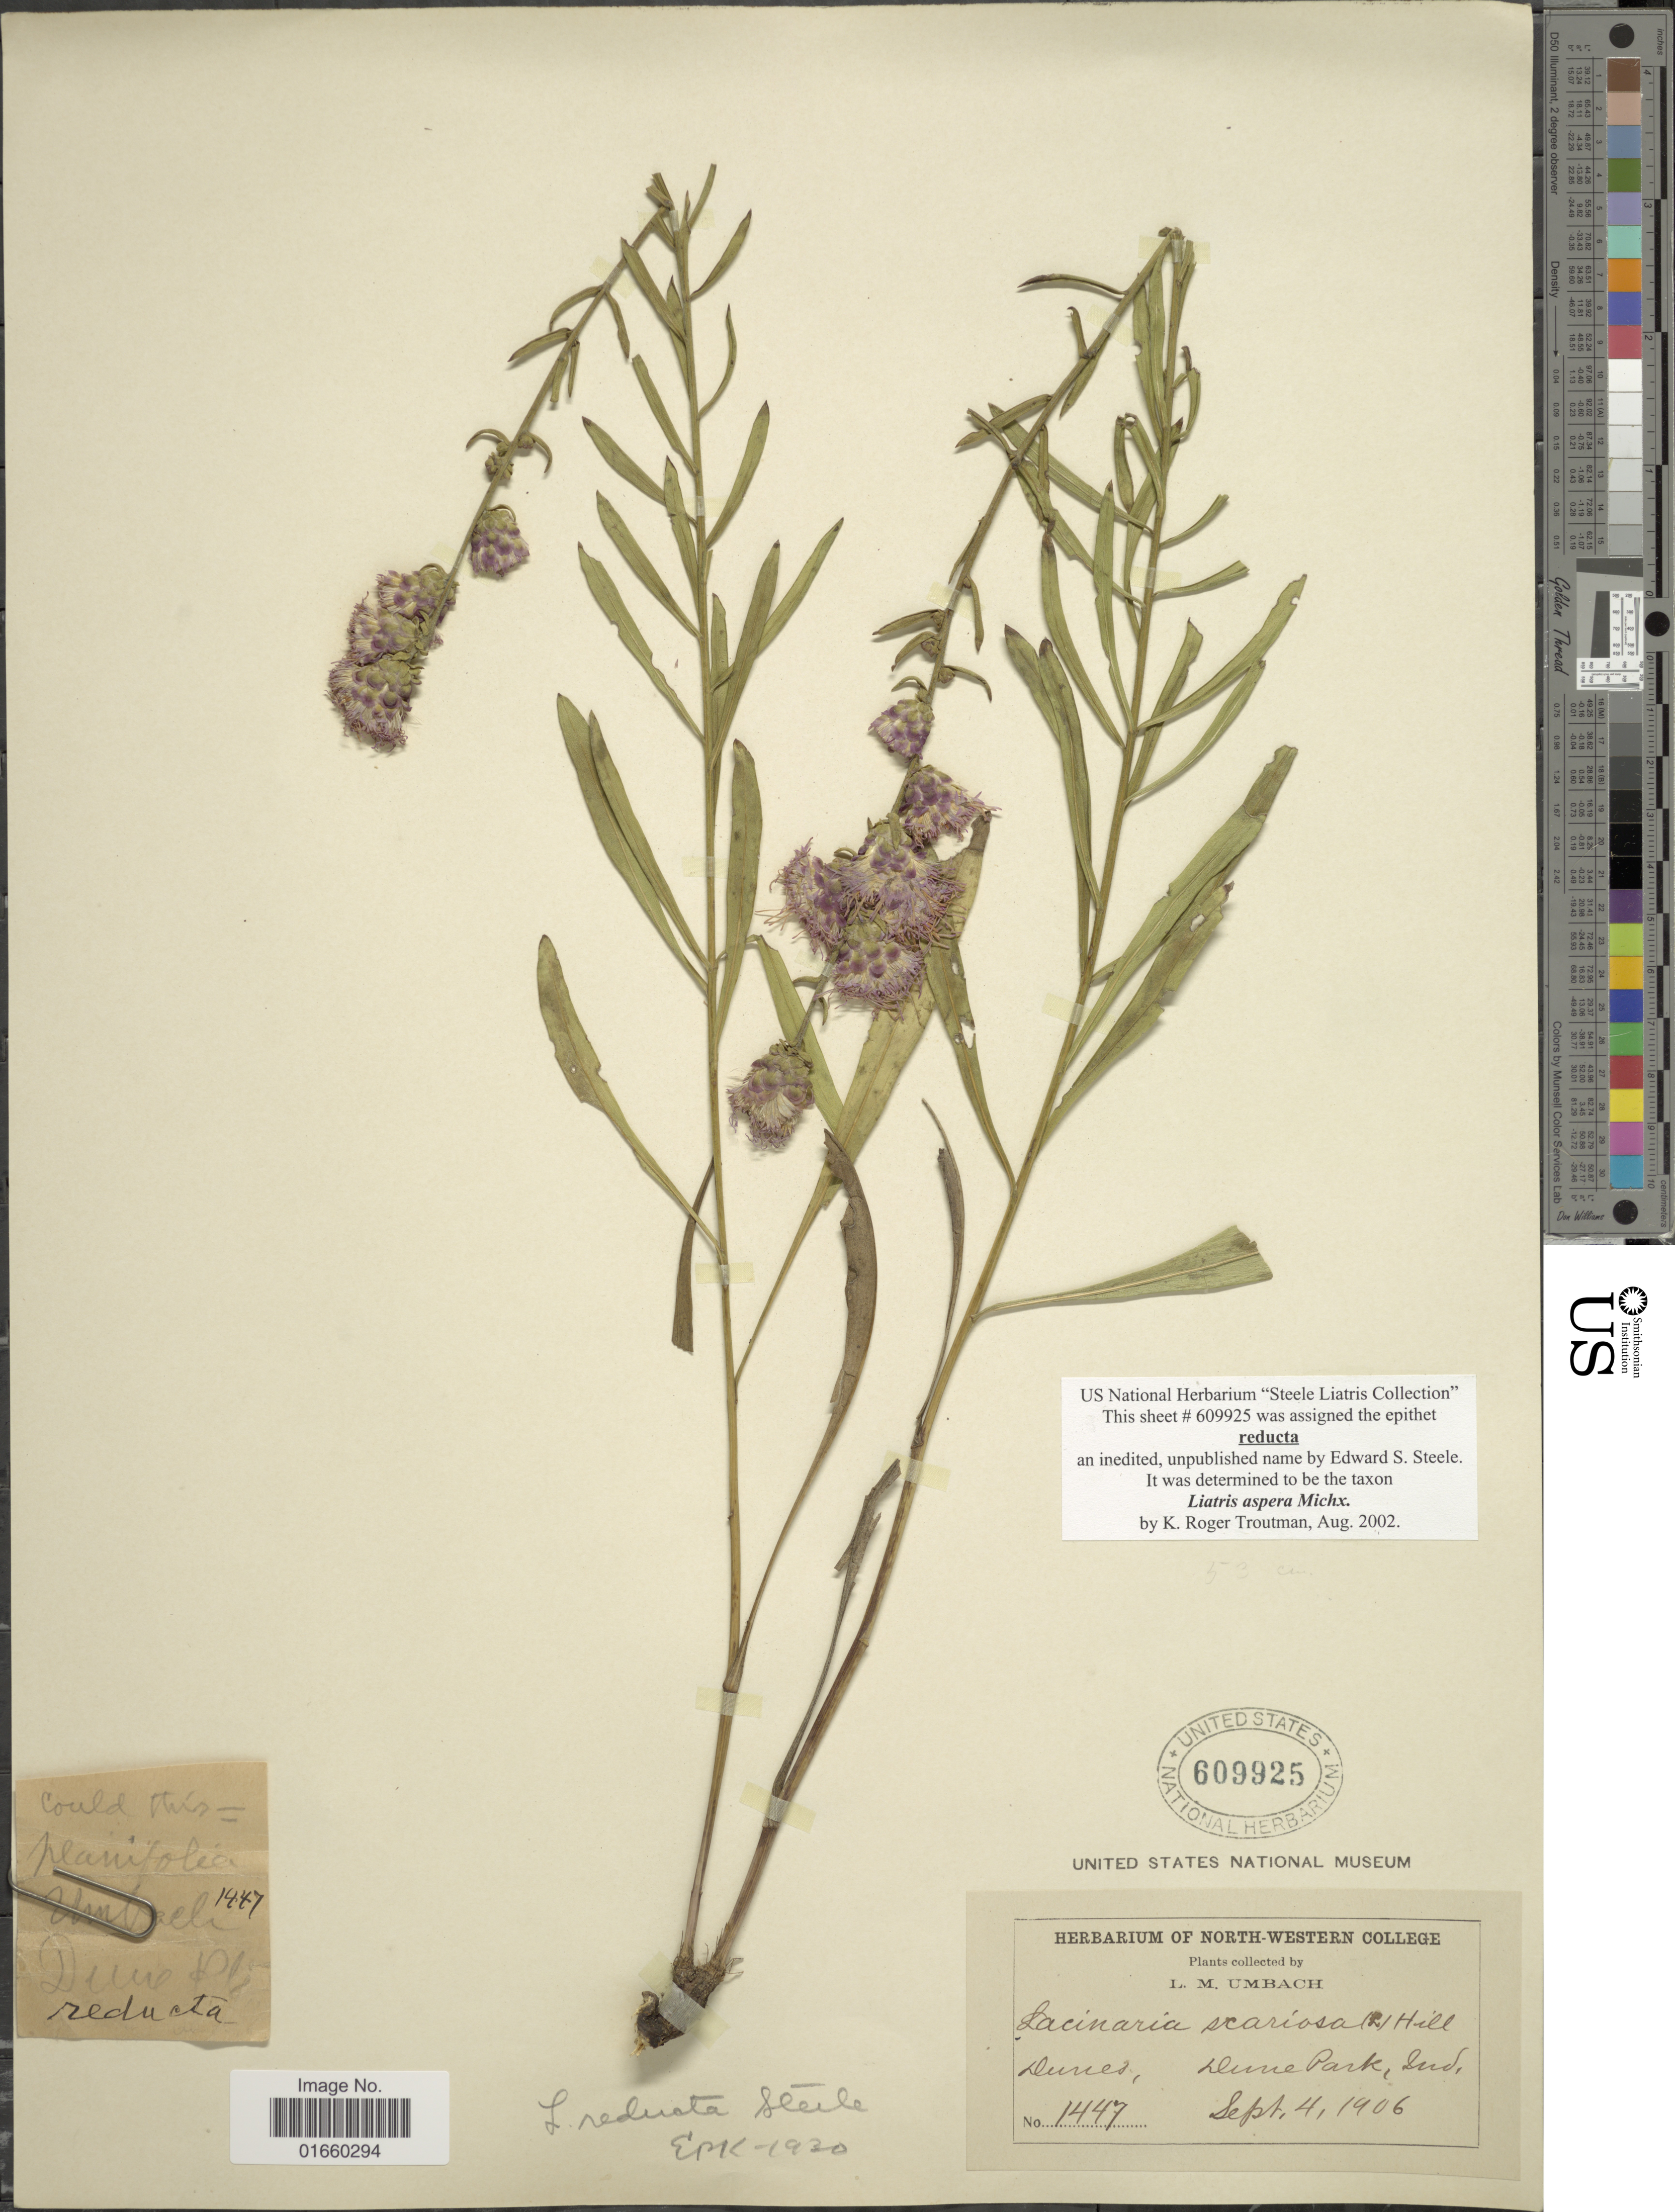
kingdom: Plantae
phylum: Tracheophyta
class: Magnoliopsida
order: Asterales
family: Asteraceae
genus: Liatris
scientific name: Liatris aspera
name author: Michx.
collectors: L. M. Umbach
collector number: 1447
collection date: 1906-09-04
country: United States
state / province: Indiana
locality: Dunes, Dune Park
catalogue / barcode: US 609925